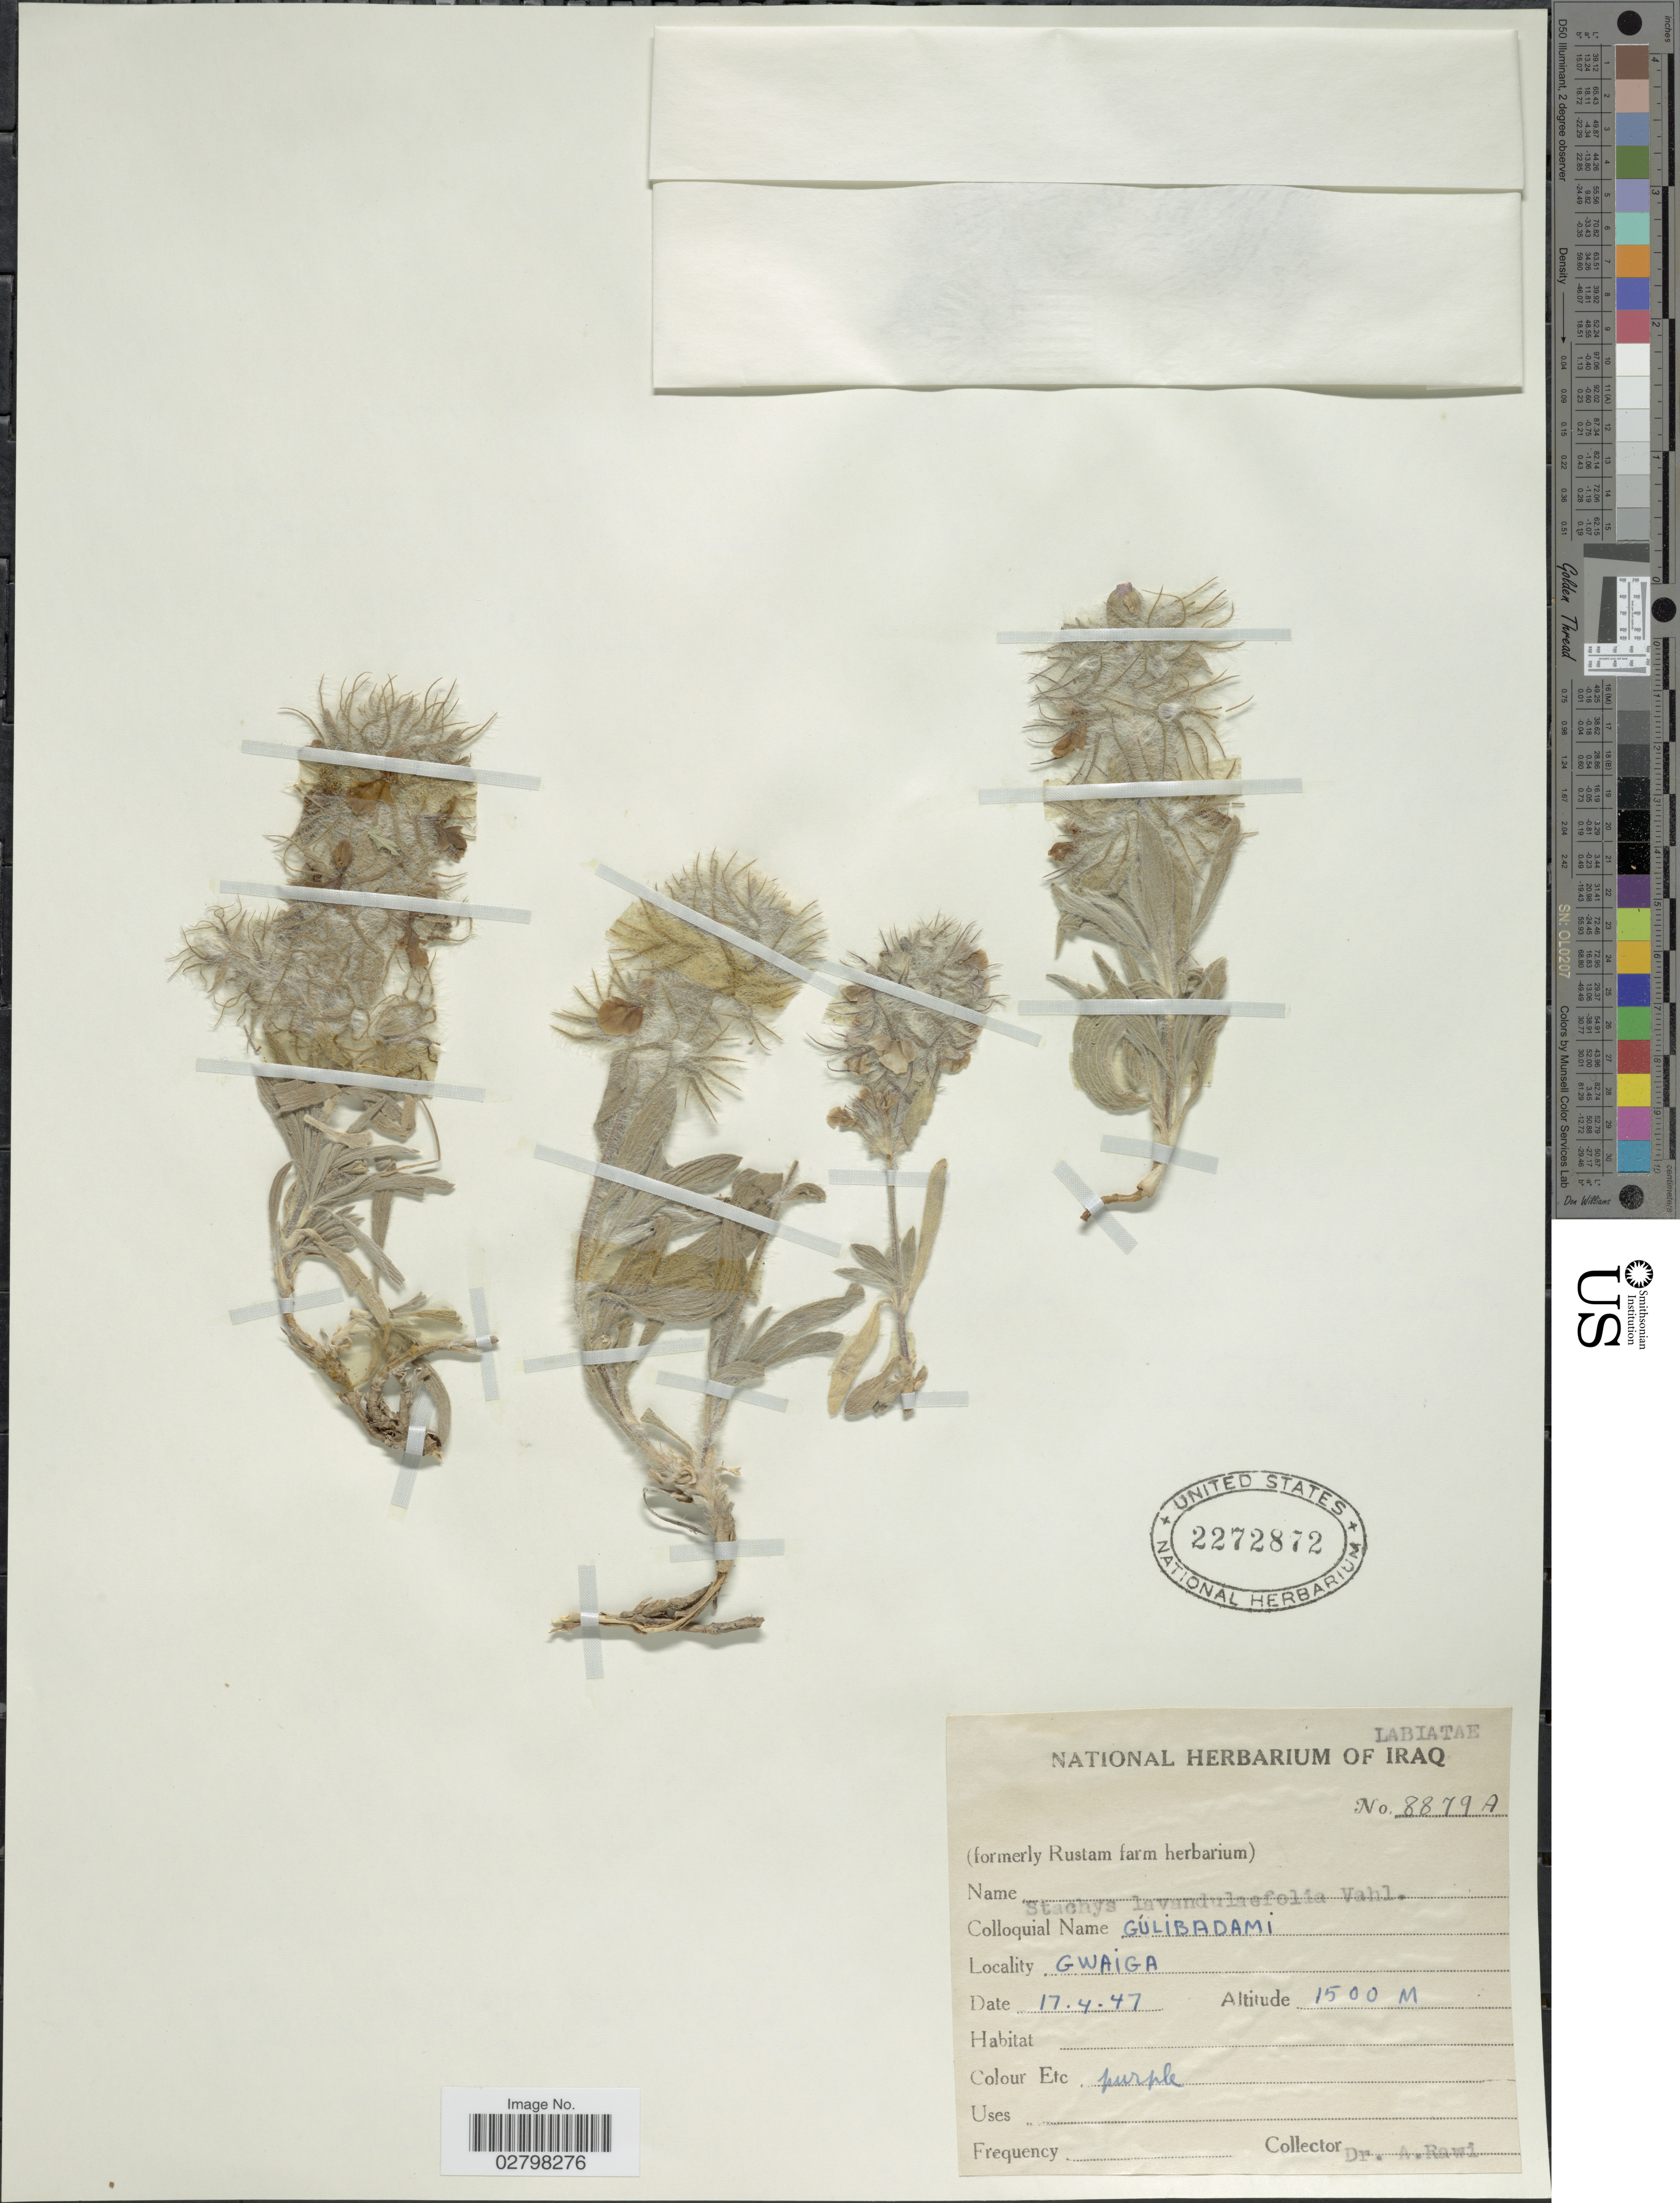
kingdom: Plantae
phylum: Tracheophyta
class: Magnoliopsida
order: Lamiales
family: Lamiaceae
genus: Stachys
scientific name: Stachys lavandulifolia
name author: Vahl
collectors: A. Rawi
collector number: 8879A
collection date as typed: Transcribed d/m/y: 17/4/47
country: Iraq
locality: Gwaiga.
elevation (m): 1500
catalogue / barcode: US 2272872